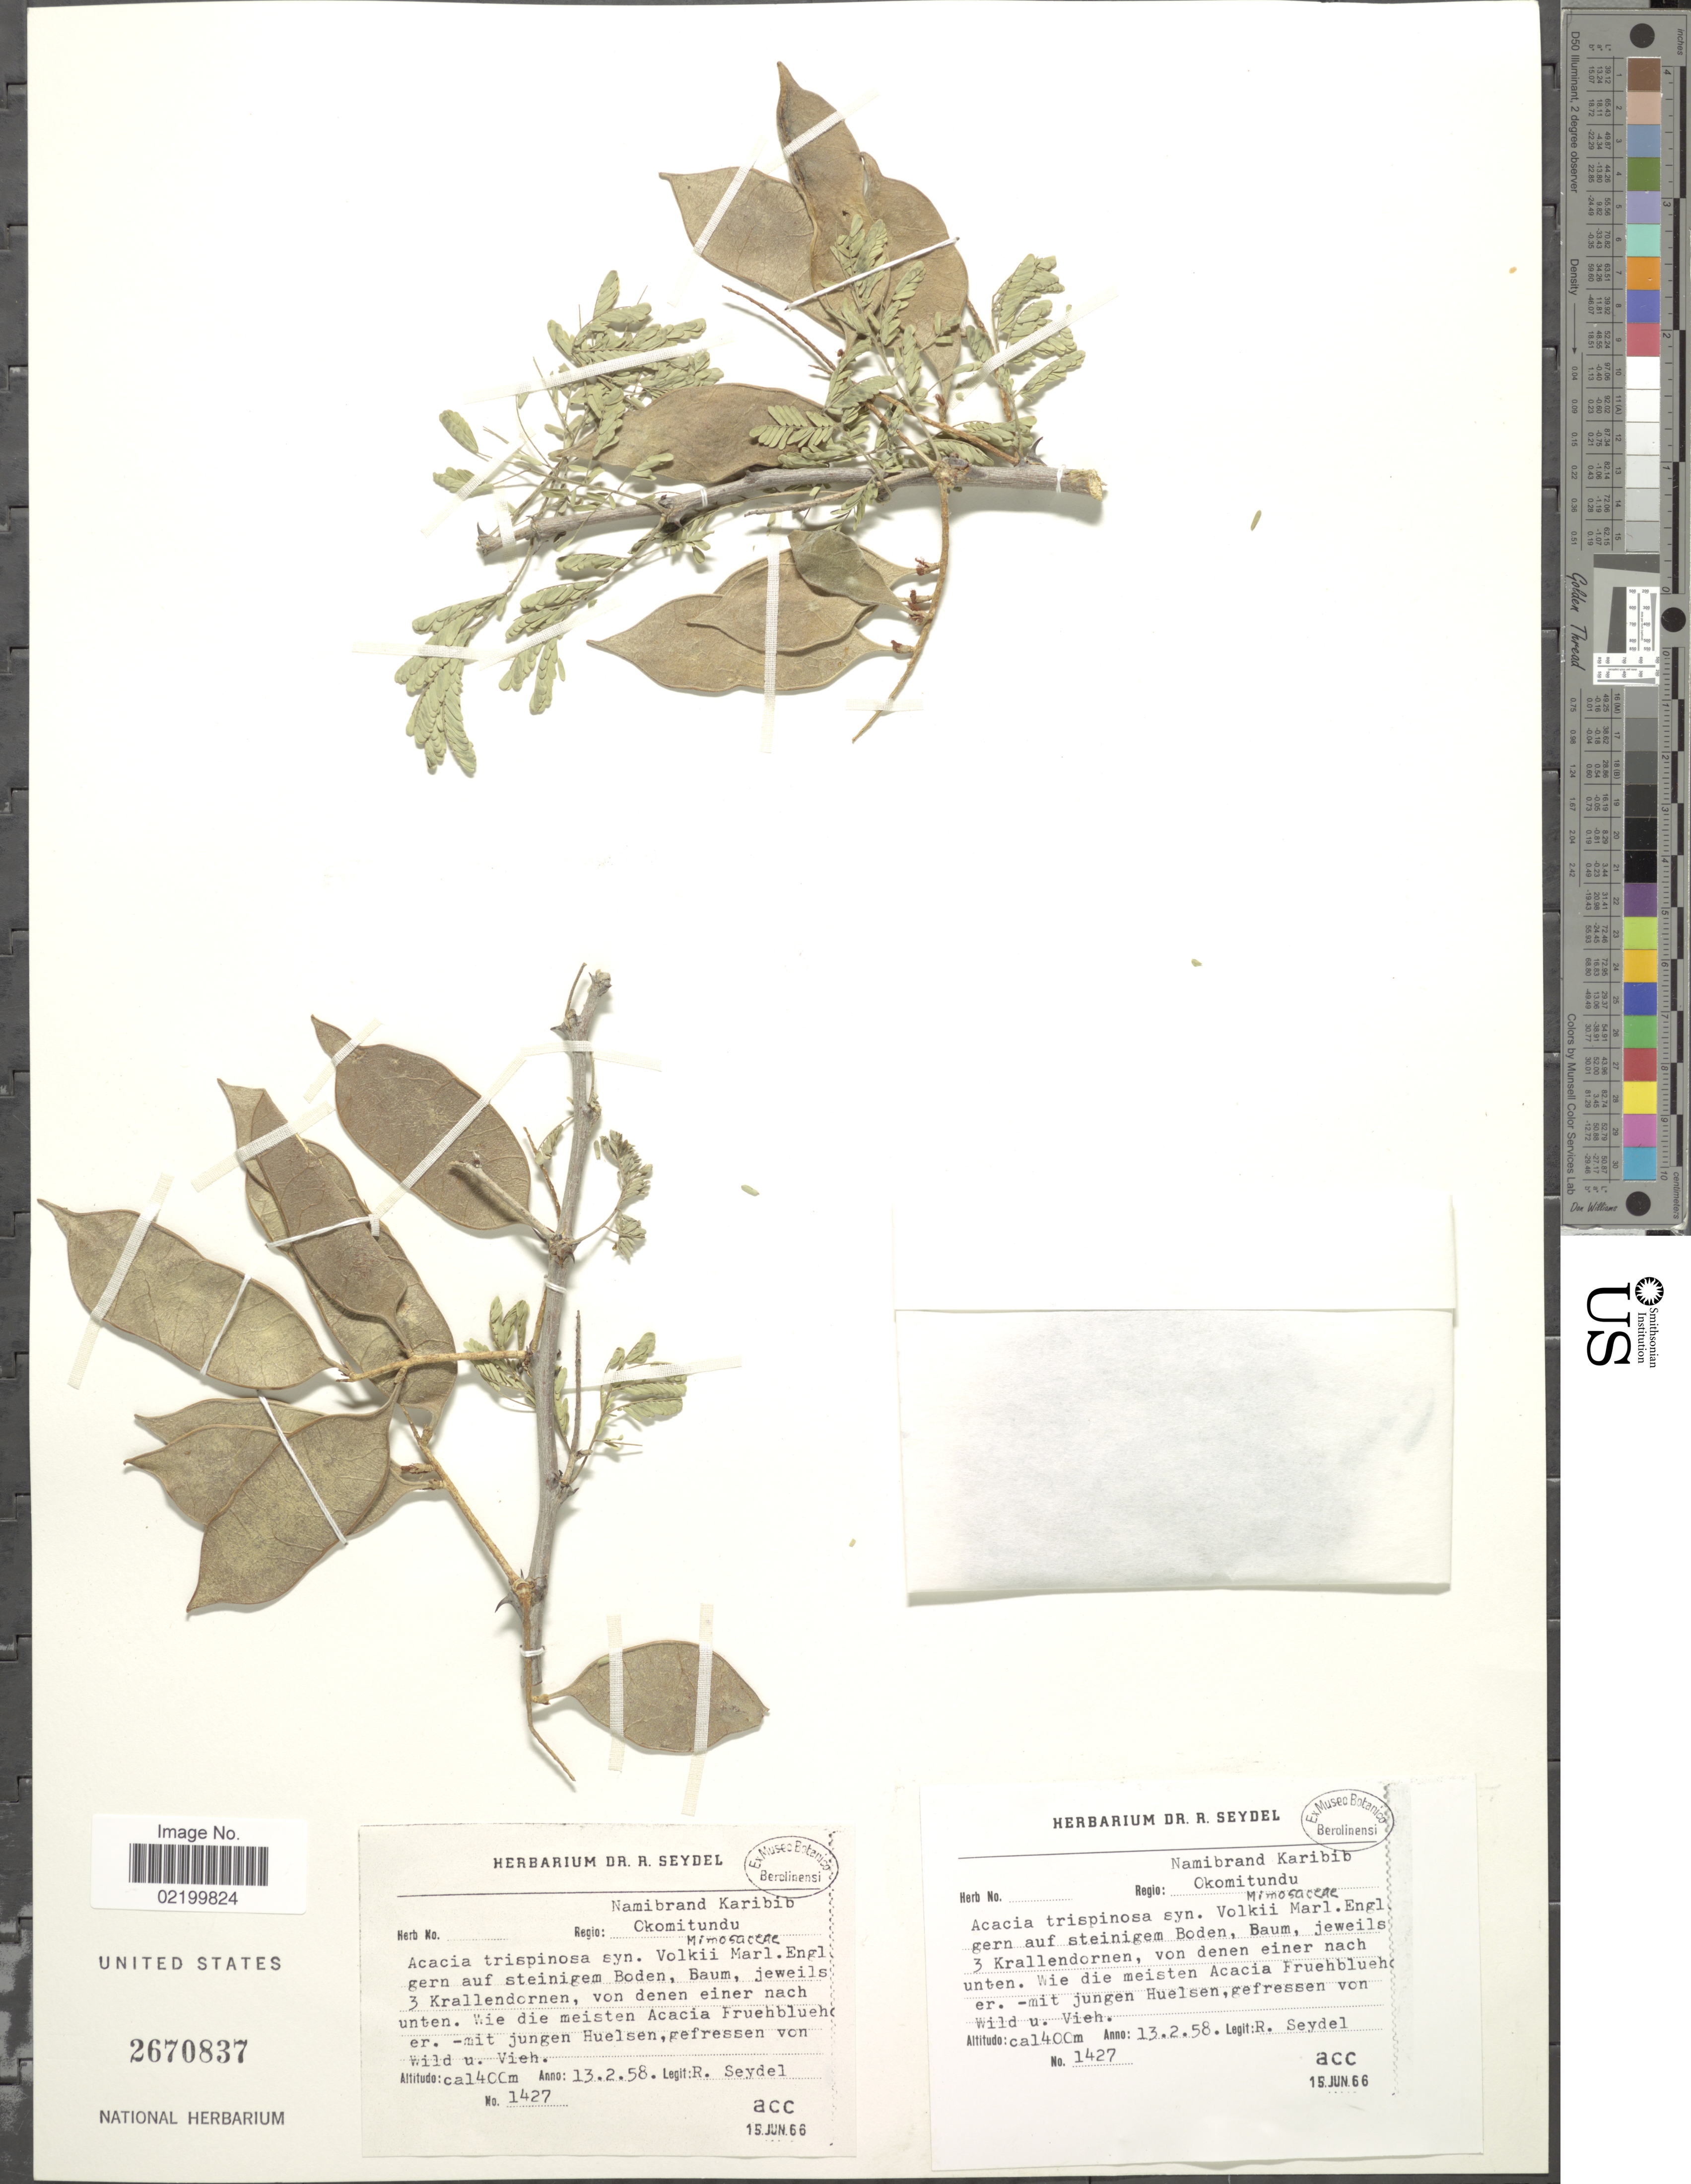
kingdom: Plantae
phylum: Tracheophyta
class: Magnoliopsida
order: Fabales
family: Fabaceae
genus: Senegalia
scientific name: Senegalia senegal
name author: (L.) Britton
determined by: Strong, M. T., (US), Smithsonian Institution - National Museum of Natural History (UNITED STATES)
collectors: R. Seydel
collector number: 1427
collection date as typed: Transcribed d/m/y: 13/2/58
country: Namibia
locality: Namibrand Karibib, Okomitundu.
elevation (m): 1400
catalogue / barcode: US 2670837